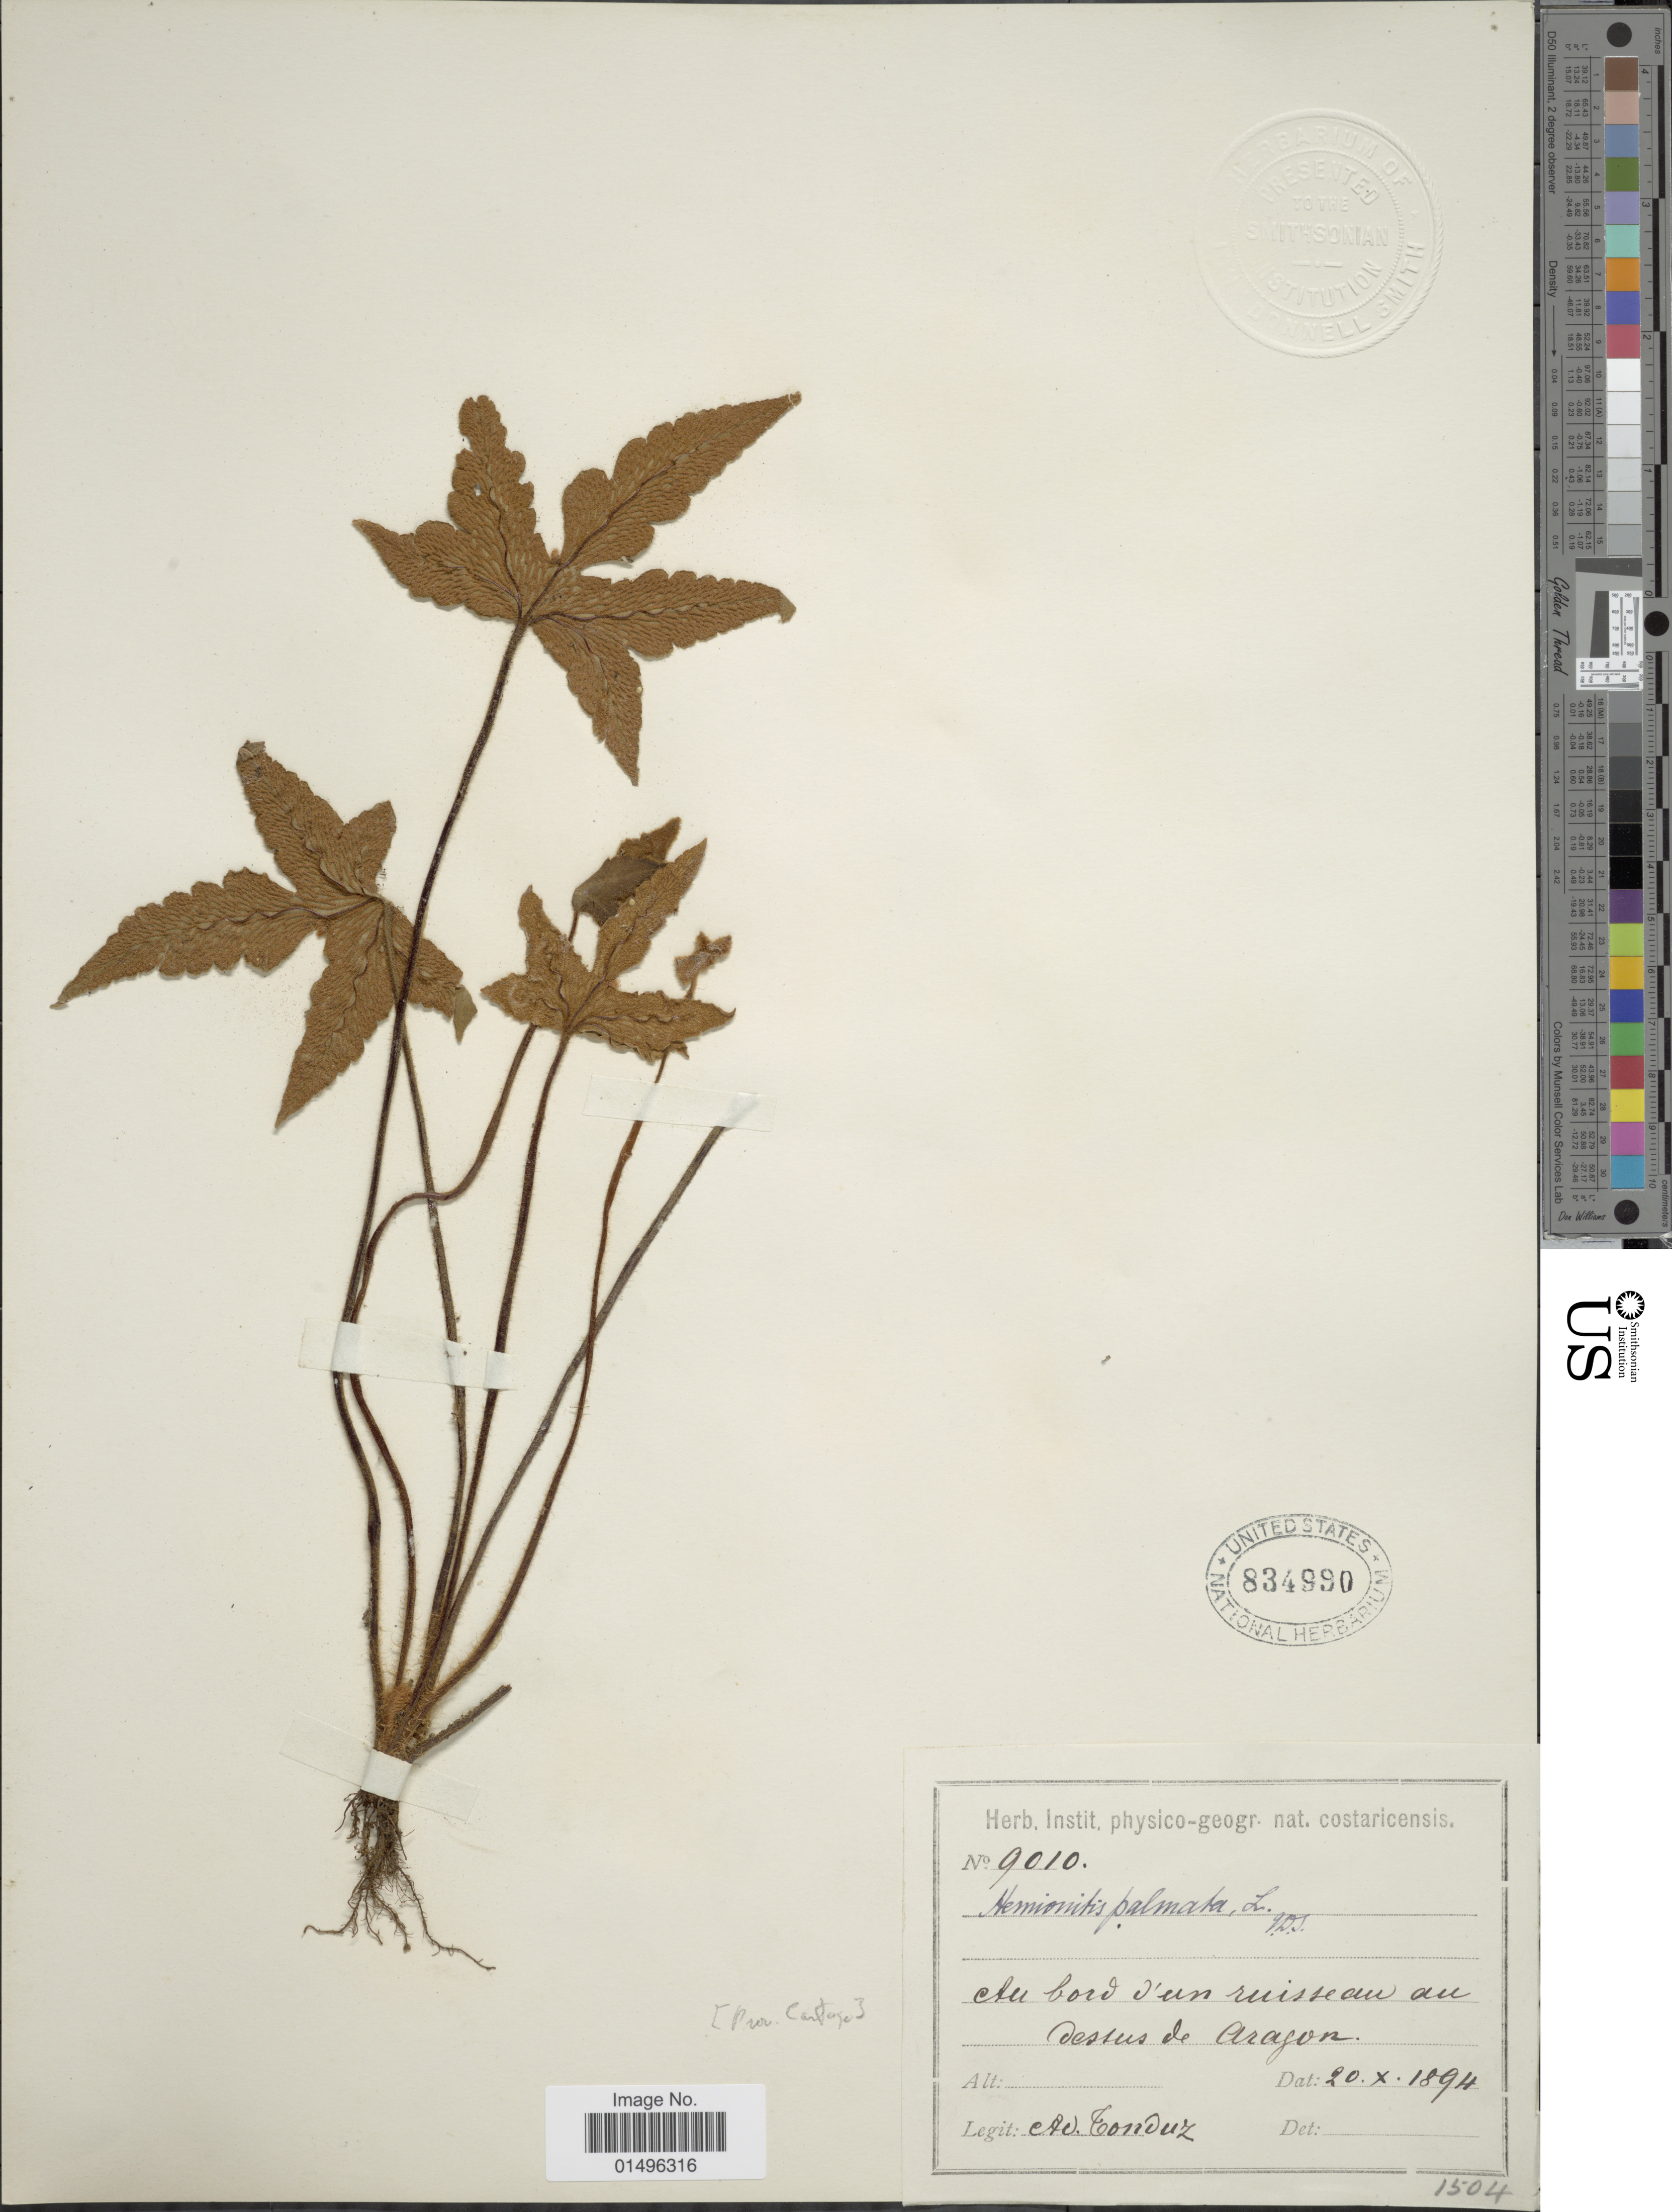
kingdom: Plantae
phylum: Tracheophyta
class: Polypodiopsida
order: Polypodiales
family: Pteridaceae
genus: Hemionitis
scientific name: Hemionitis palmata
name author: L.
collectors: A. Tonduz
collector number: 9010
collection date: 1894-10-20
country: Costa Rica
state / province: Cartago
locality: Au bord D'un ruisseau au dessus de Aragon.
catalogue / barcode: US 834990